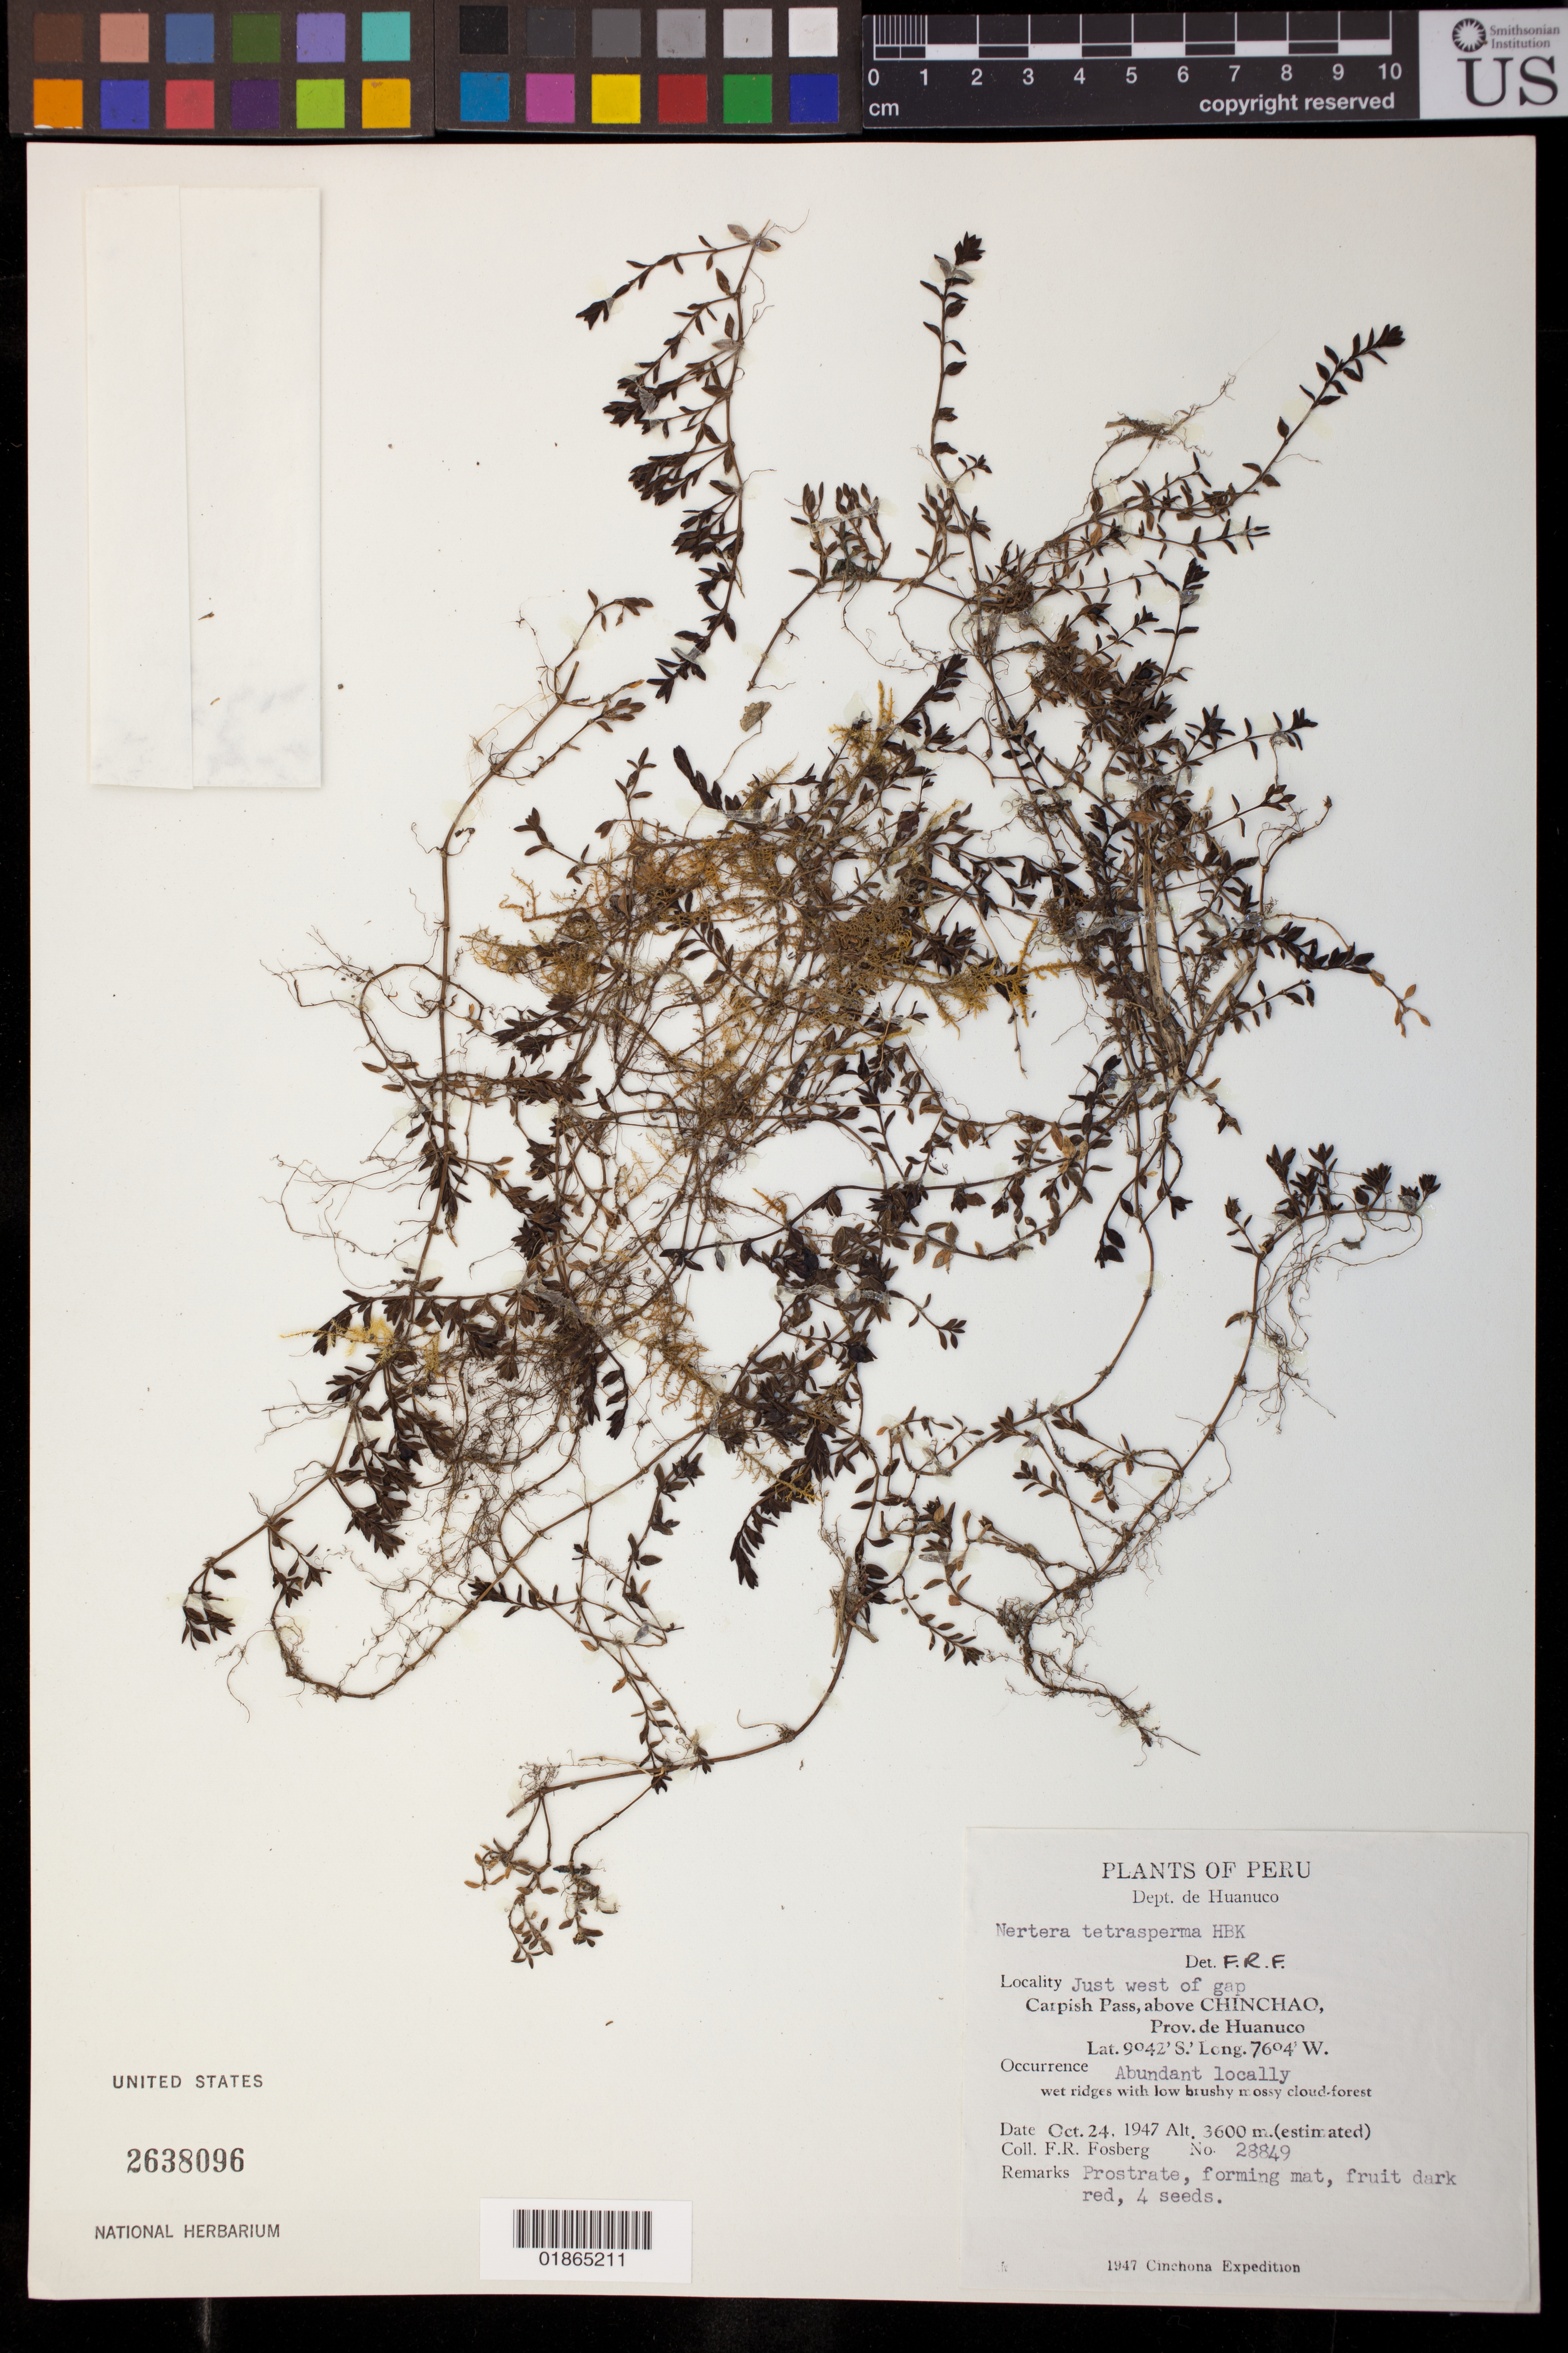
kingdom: Plantae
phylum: Tracheophyta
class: Magnoliopsida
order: Gentianales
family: Rubiaceae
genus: Nertera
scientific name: Nertera tetrasperma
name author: Kunth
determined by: Fosberg, F. R.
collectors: F. R. Fosberg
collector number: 28849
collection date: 1947-10-24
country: Peru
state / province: Huánuco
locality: Just west of gap, Carpish Pass, above Chinchao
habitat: Wet ridges with low brushy mossy cloud-forest.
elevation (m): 3600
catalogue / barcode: US 2638096